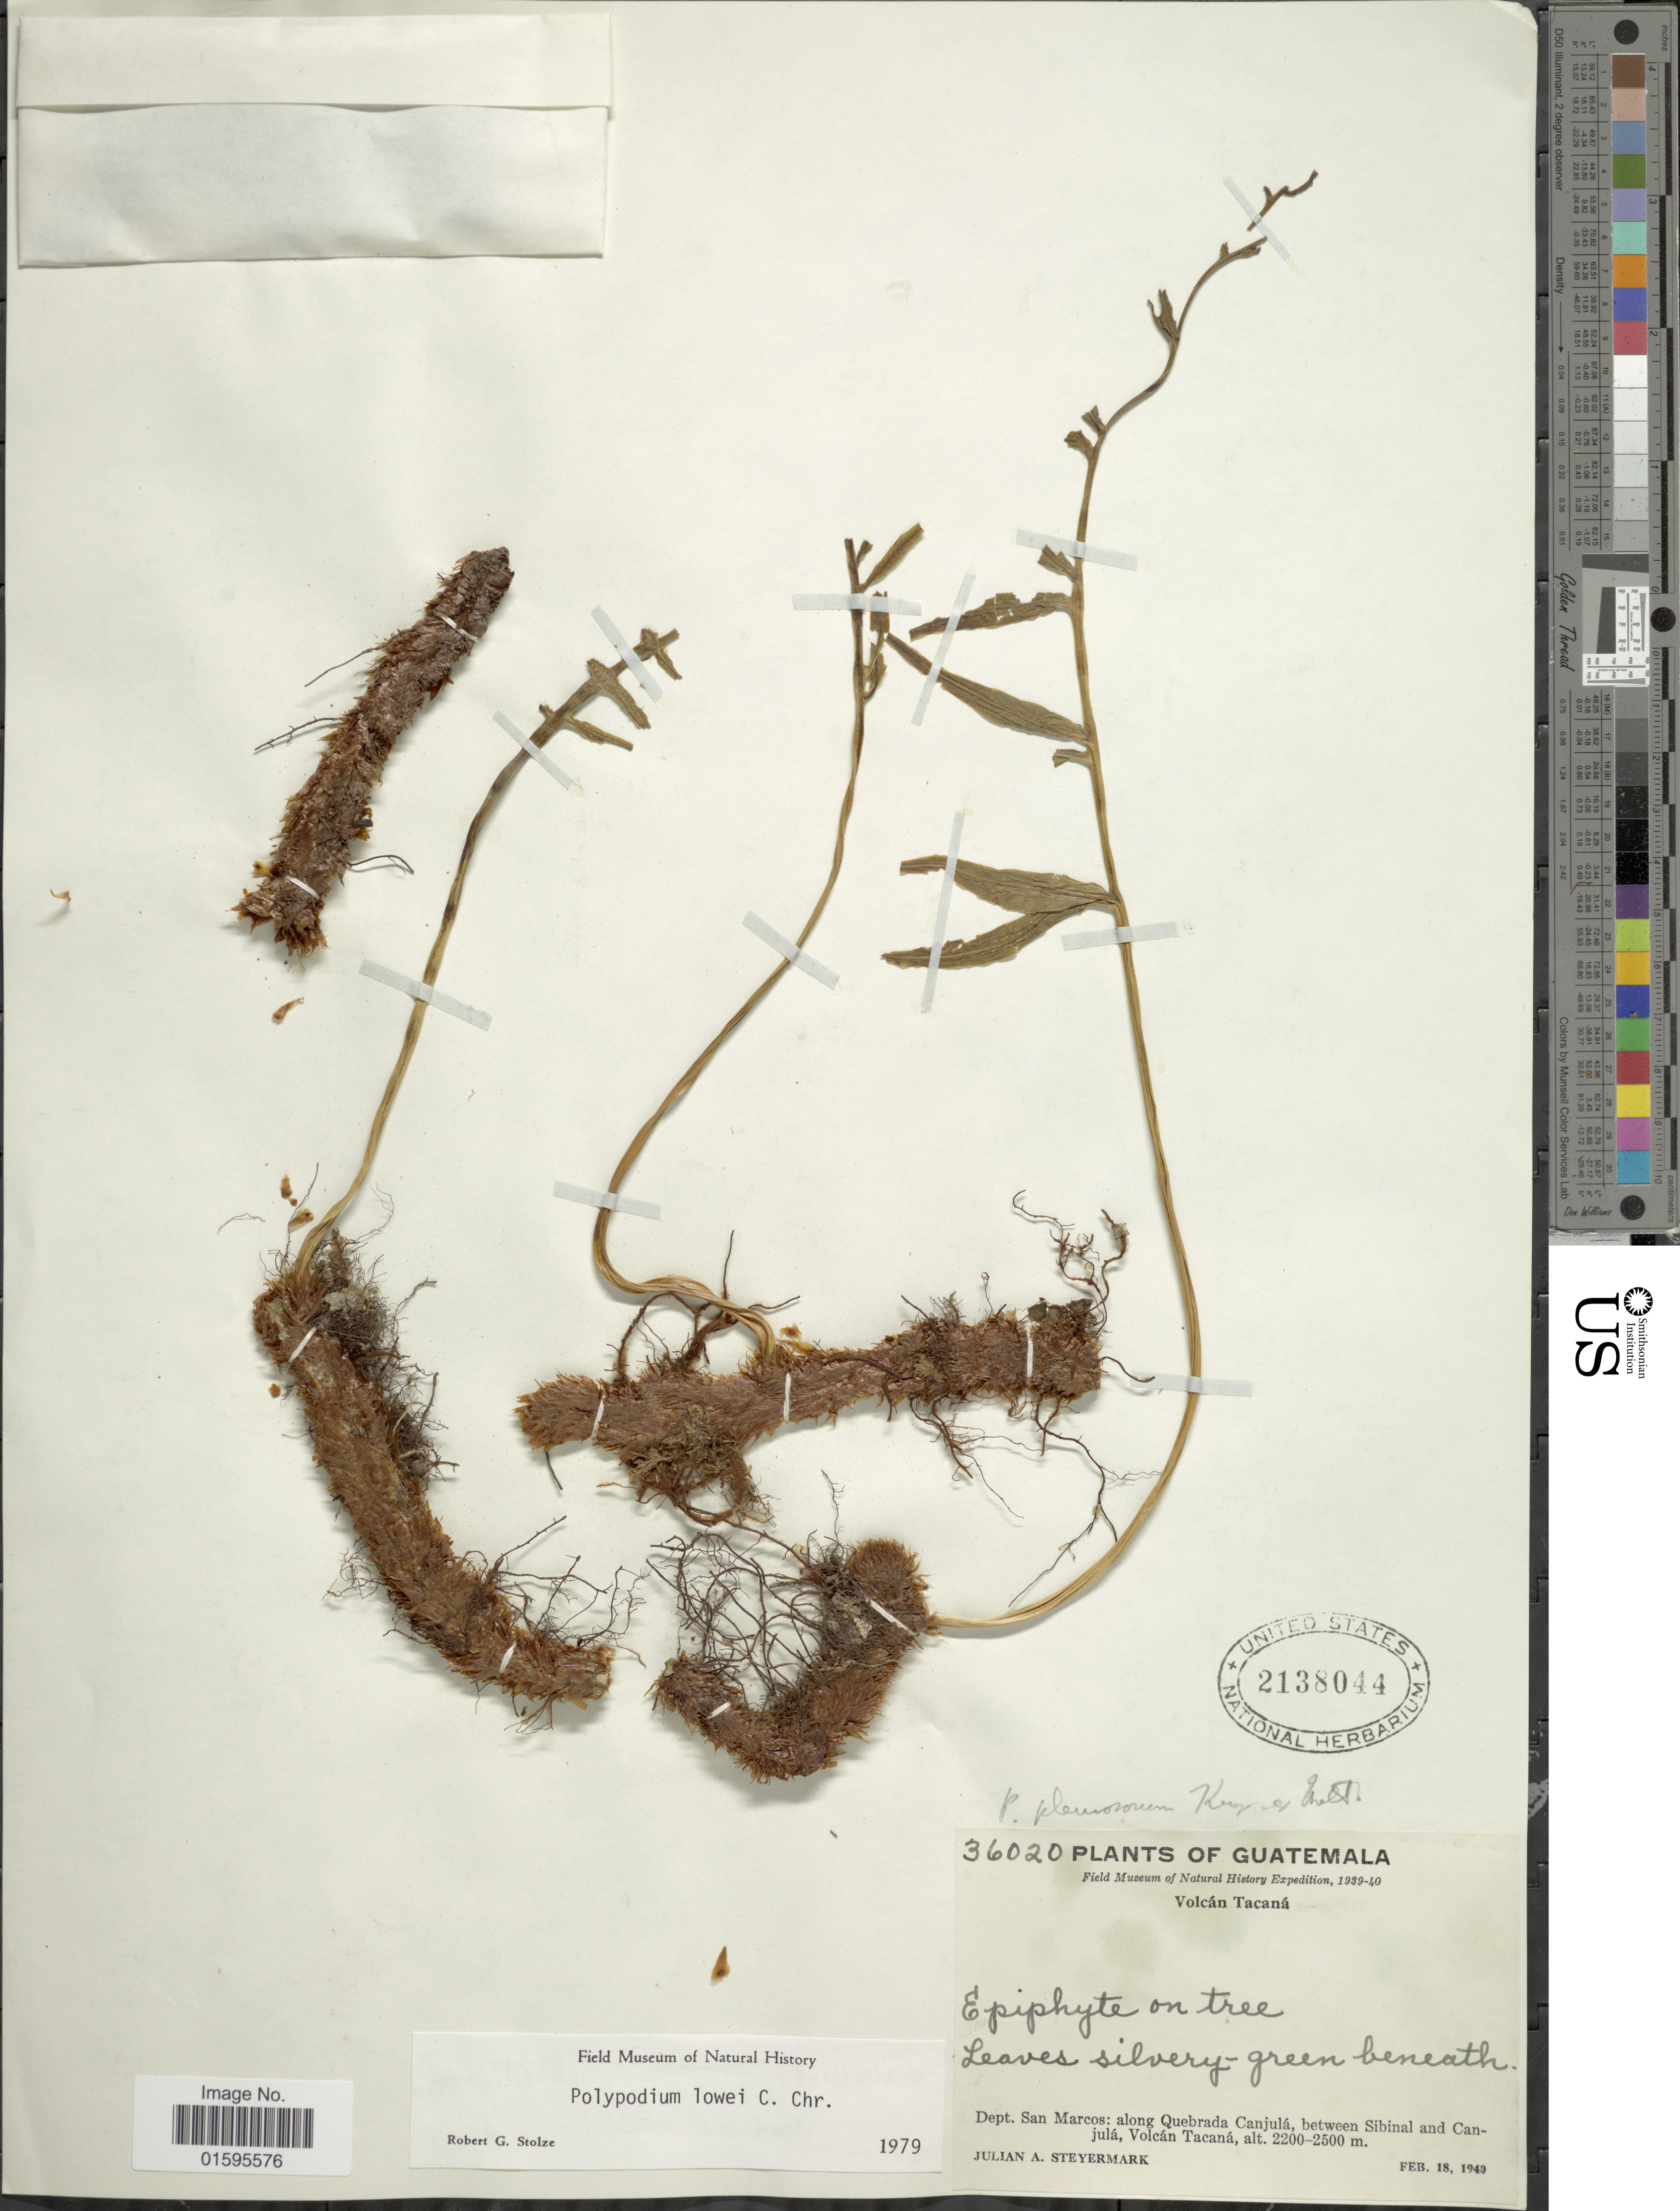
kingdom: Plantae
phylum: Tracheophyta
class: Polypodiopsida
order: Polypodiales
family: Polypodiaceae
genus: Polypodium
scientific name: Polypodium pleurosorum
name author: Kunze ex Mett.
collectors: J. Steyermark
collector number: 36020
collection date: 1940-02-18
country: Guatemala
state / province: San Marcos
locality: Volcan Tacana, Dept. San Marcos: along Quebrada Canjula, between Sibinal and Canjula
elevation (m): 2200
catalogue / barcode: US 2138044